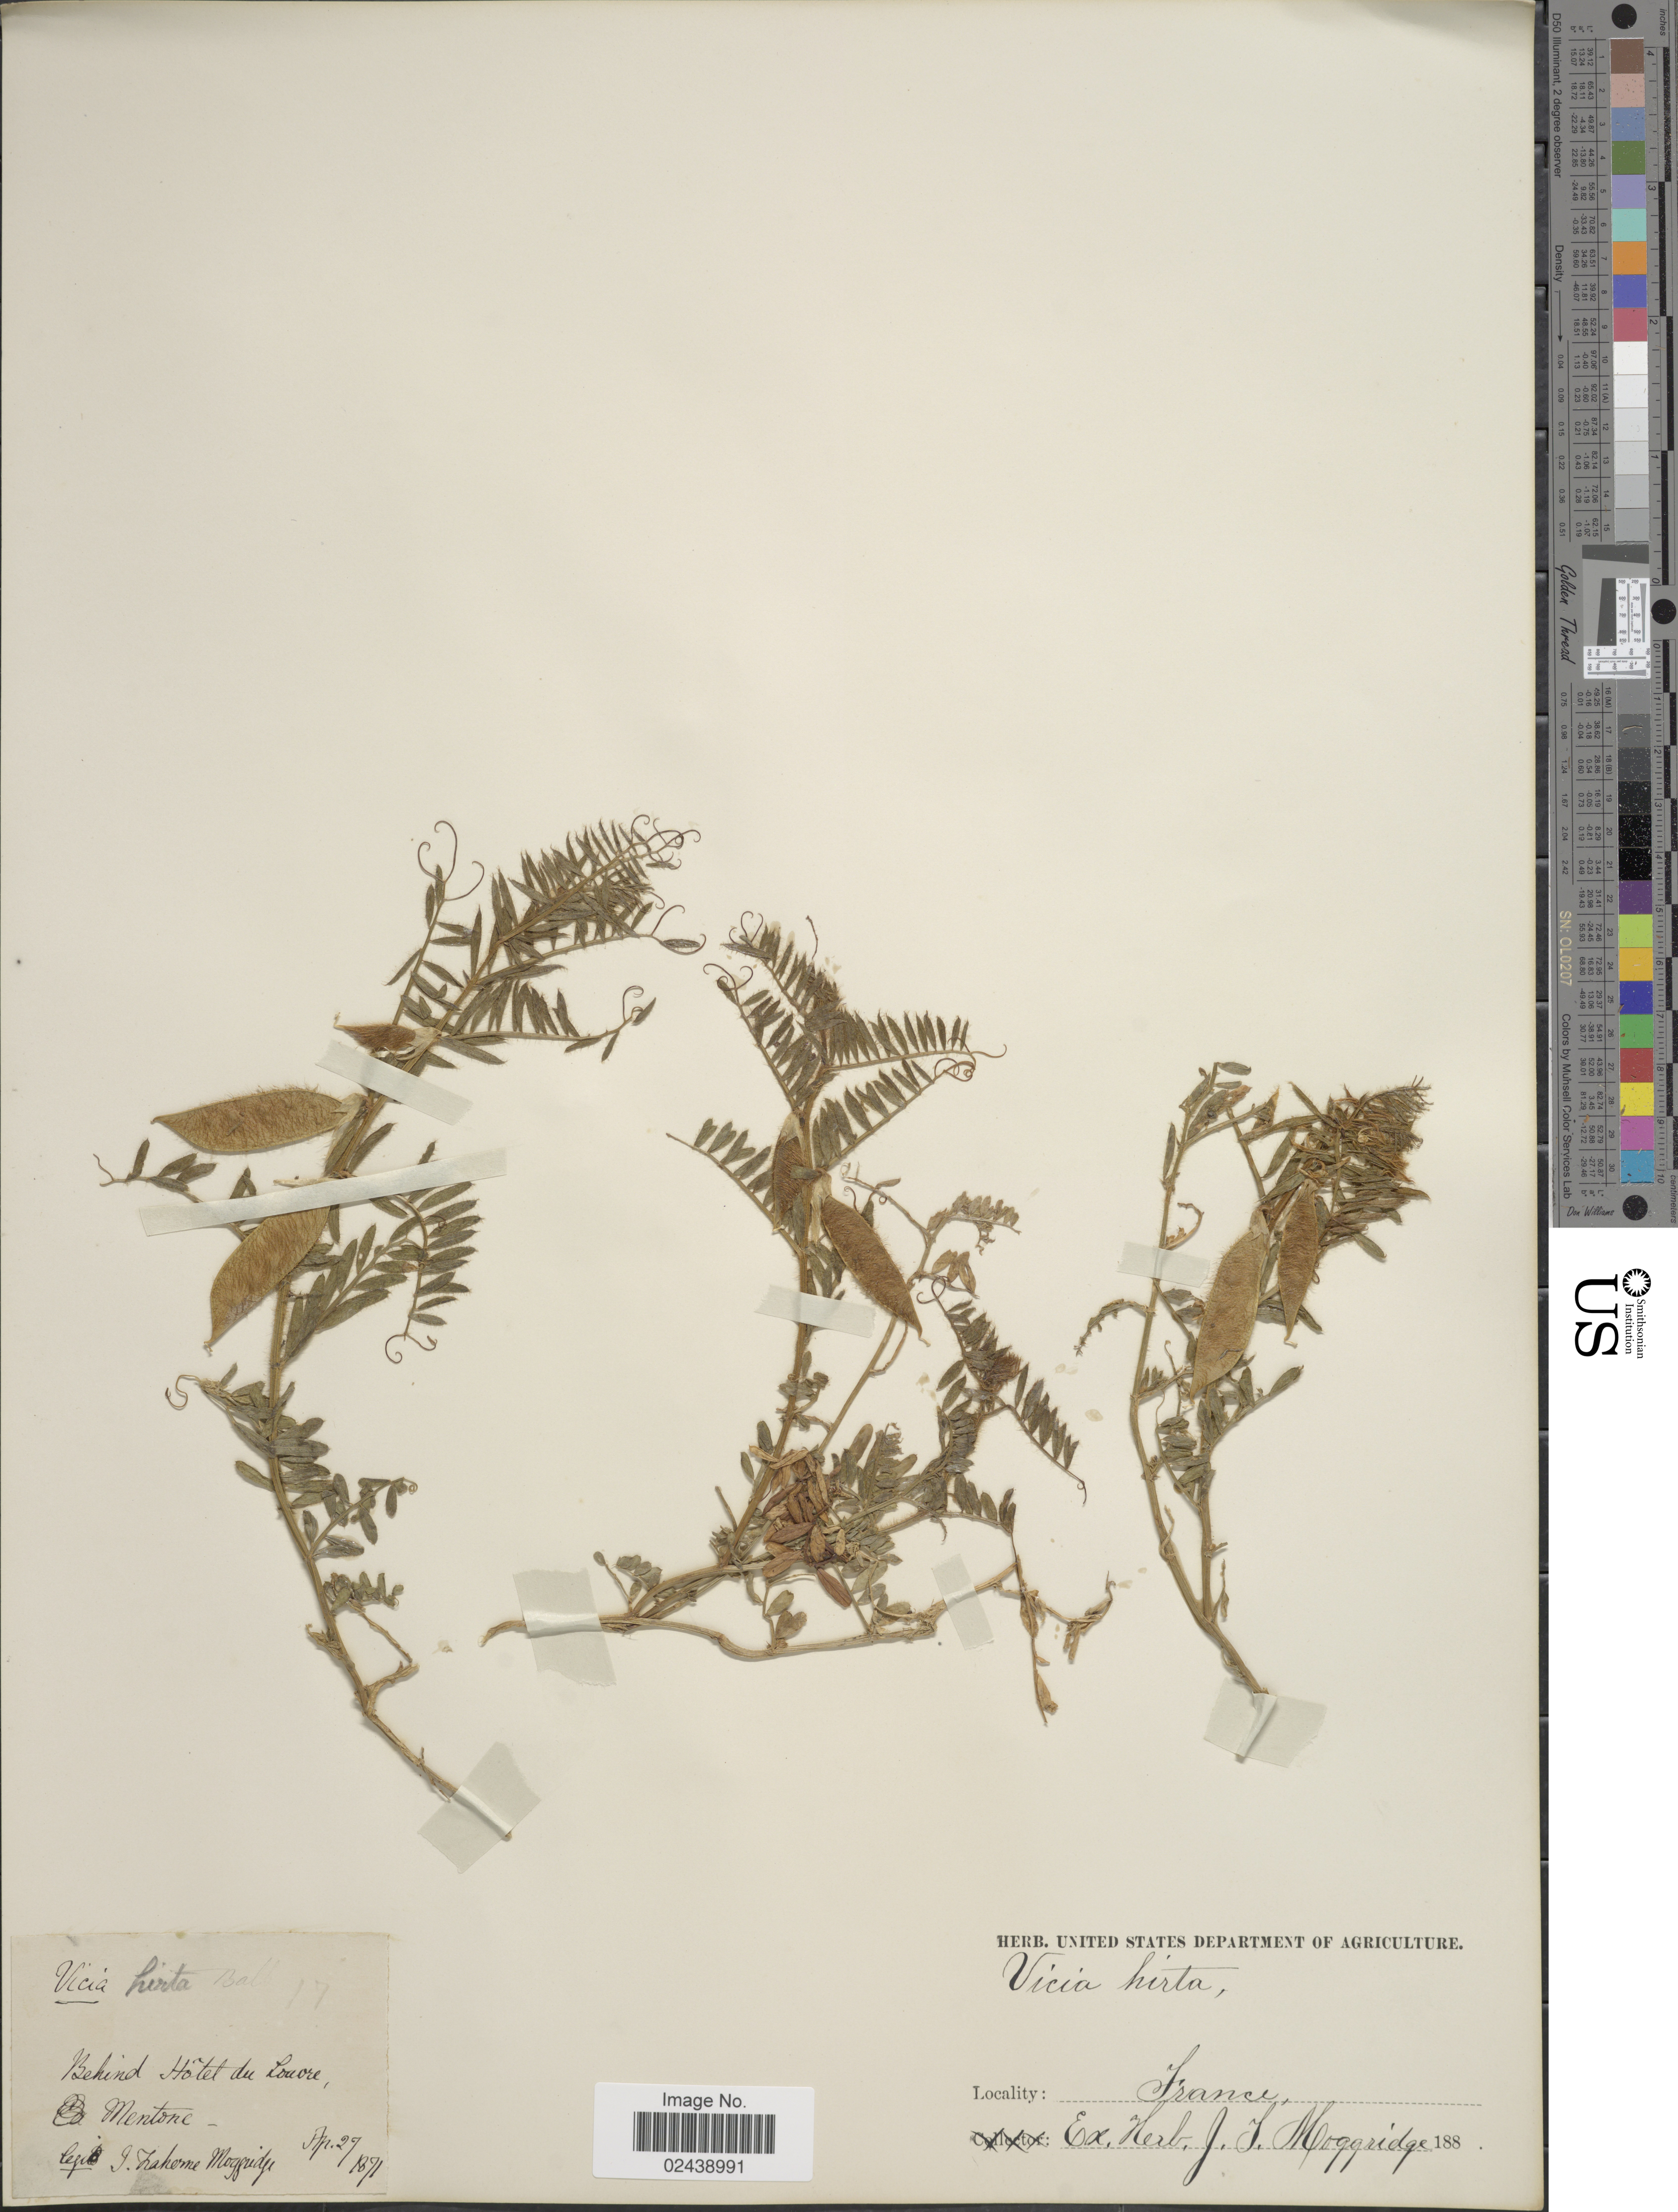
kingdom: Plantae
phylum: Tracheophyta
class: Magnoliopsida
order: Fabales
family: Fabaceae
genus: Vicia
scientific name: Vicia hirta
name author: Pers.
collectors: J. T. Moggridge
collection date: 1871-04-27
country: France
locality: Behind Hotel di Loaore, Montonc